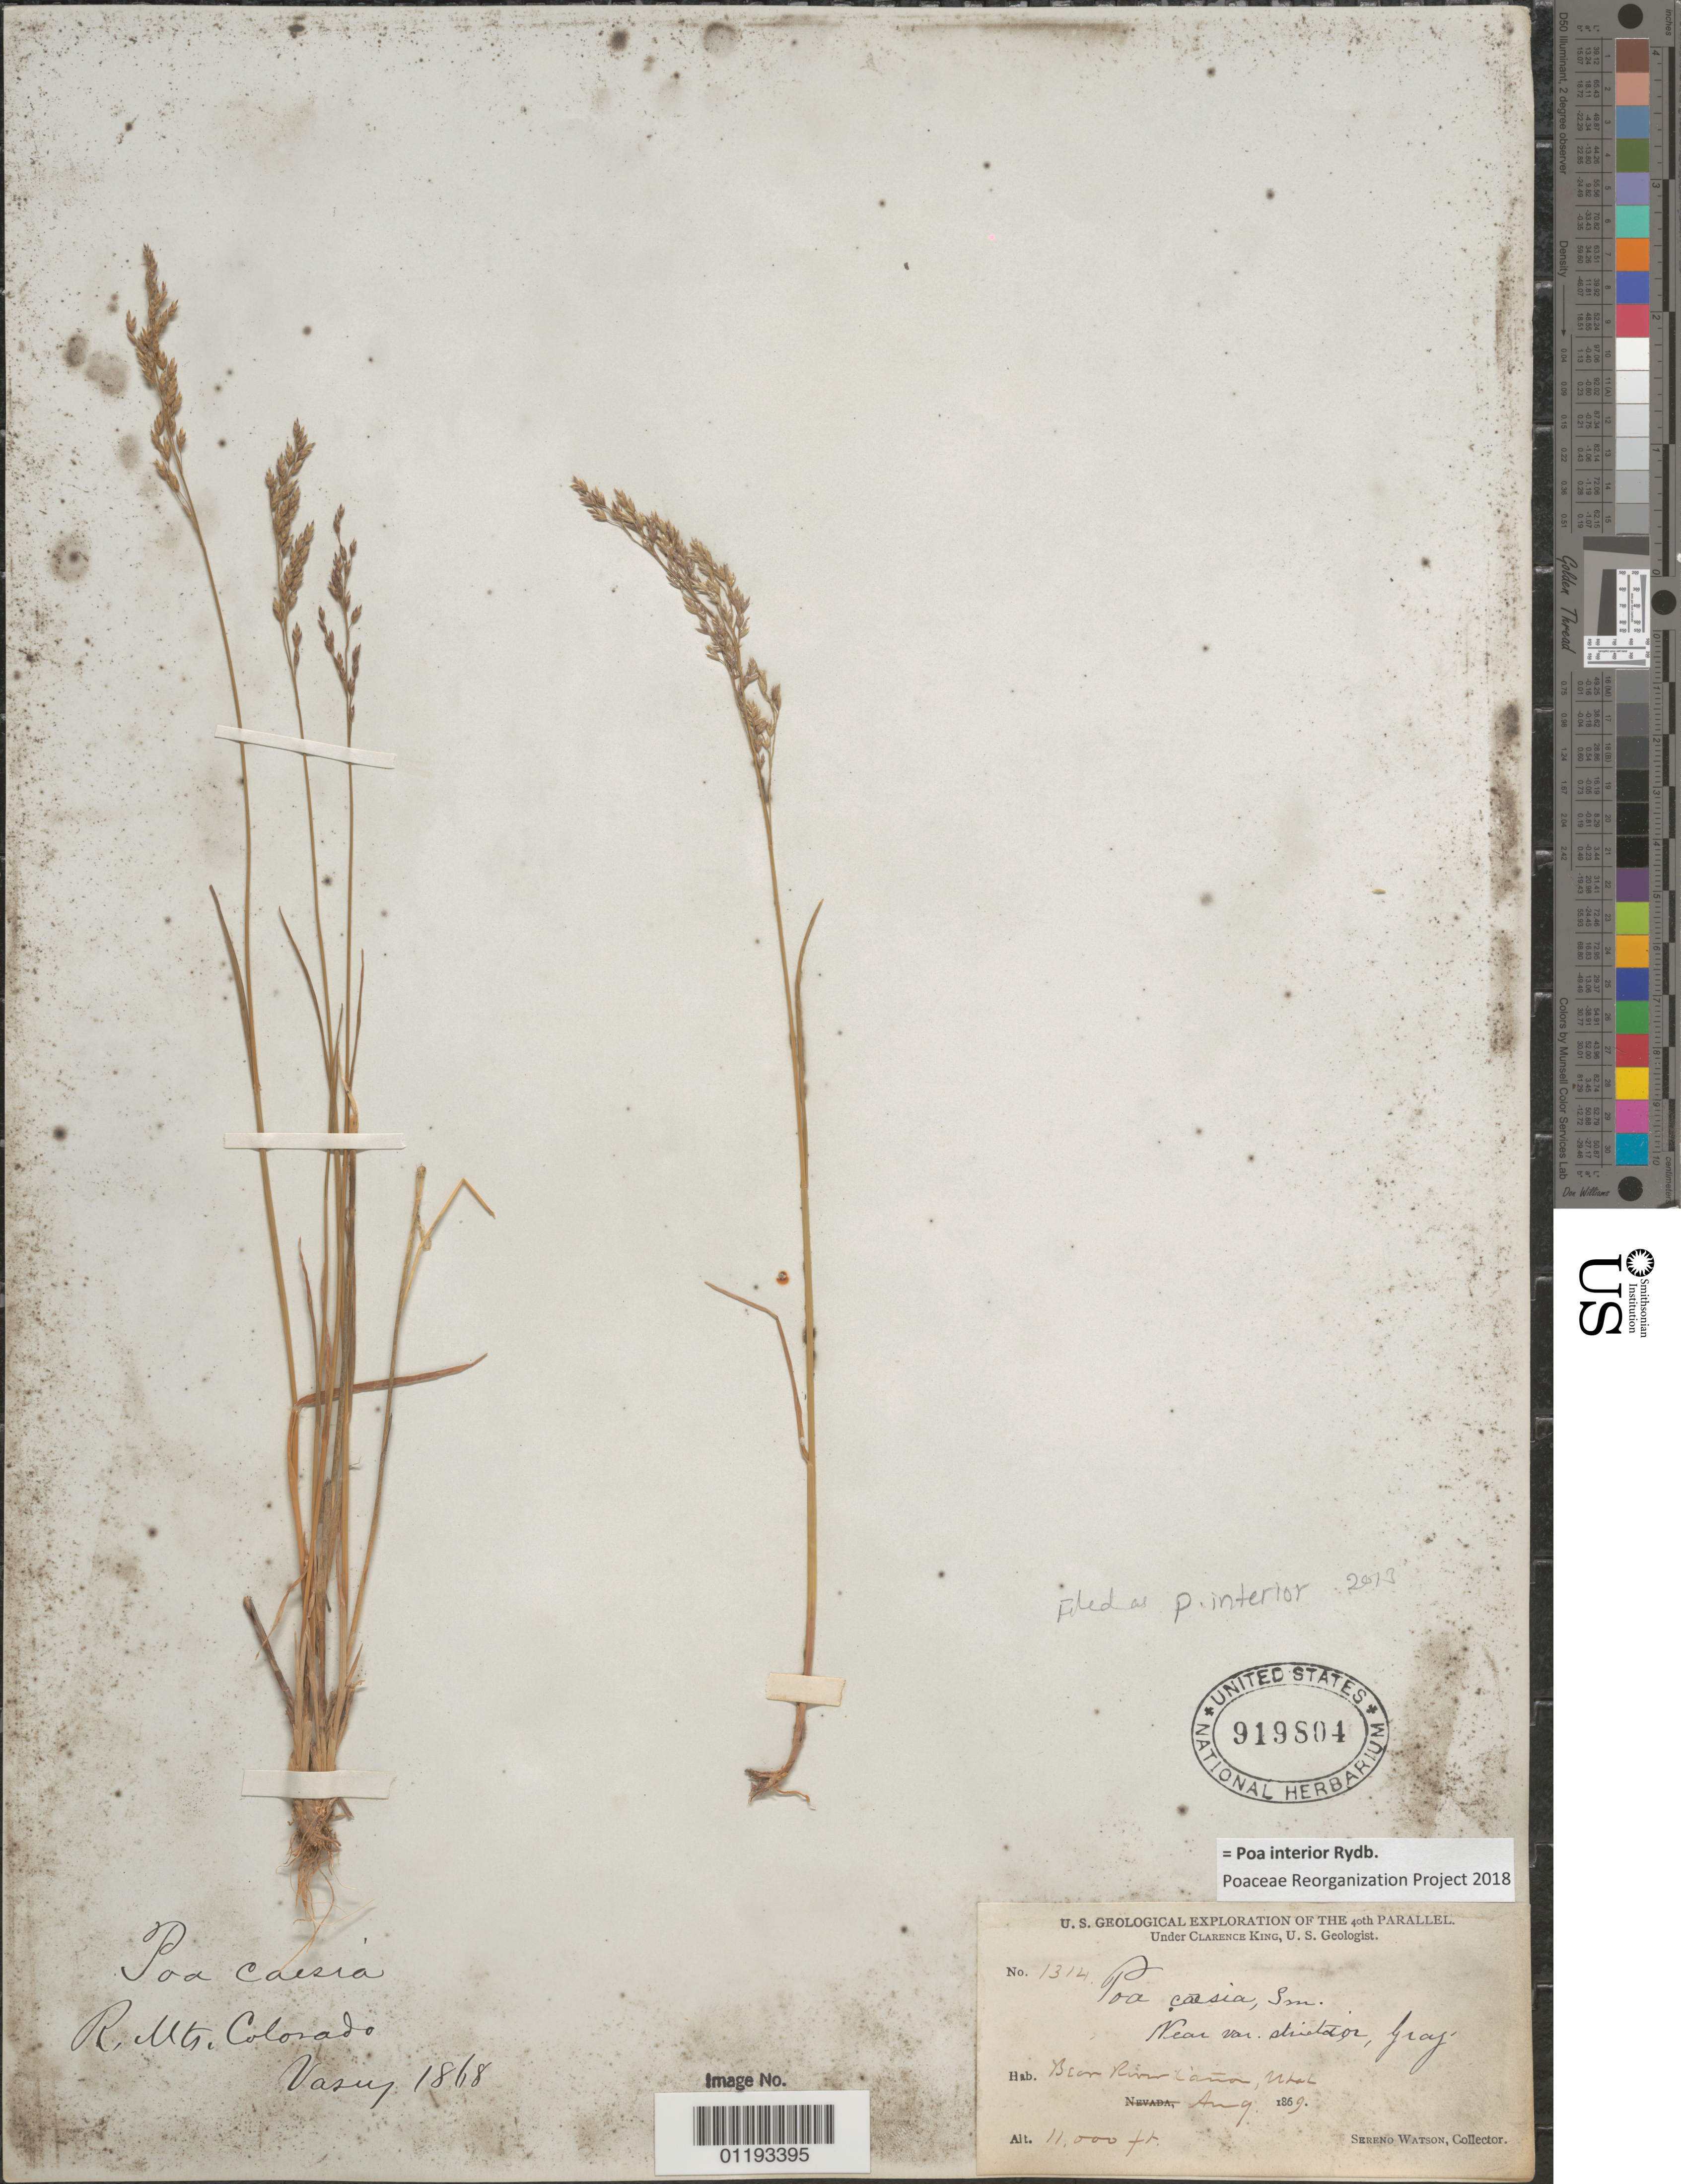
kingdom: Plantae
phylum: Tracheophyta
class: Liliopsida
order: Poales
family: Poaceae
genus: Poa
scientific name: Poa interior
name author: Rydb.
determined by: Poaceae Reorganization Project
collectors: S. Watson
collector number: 1312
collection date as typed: Aug1869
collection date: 1869-08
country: United States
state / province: Utah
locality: Bear River Canyon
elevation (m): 3353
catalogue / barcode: US 919804